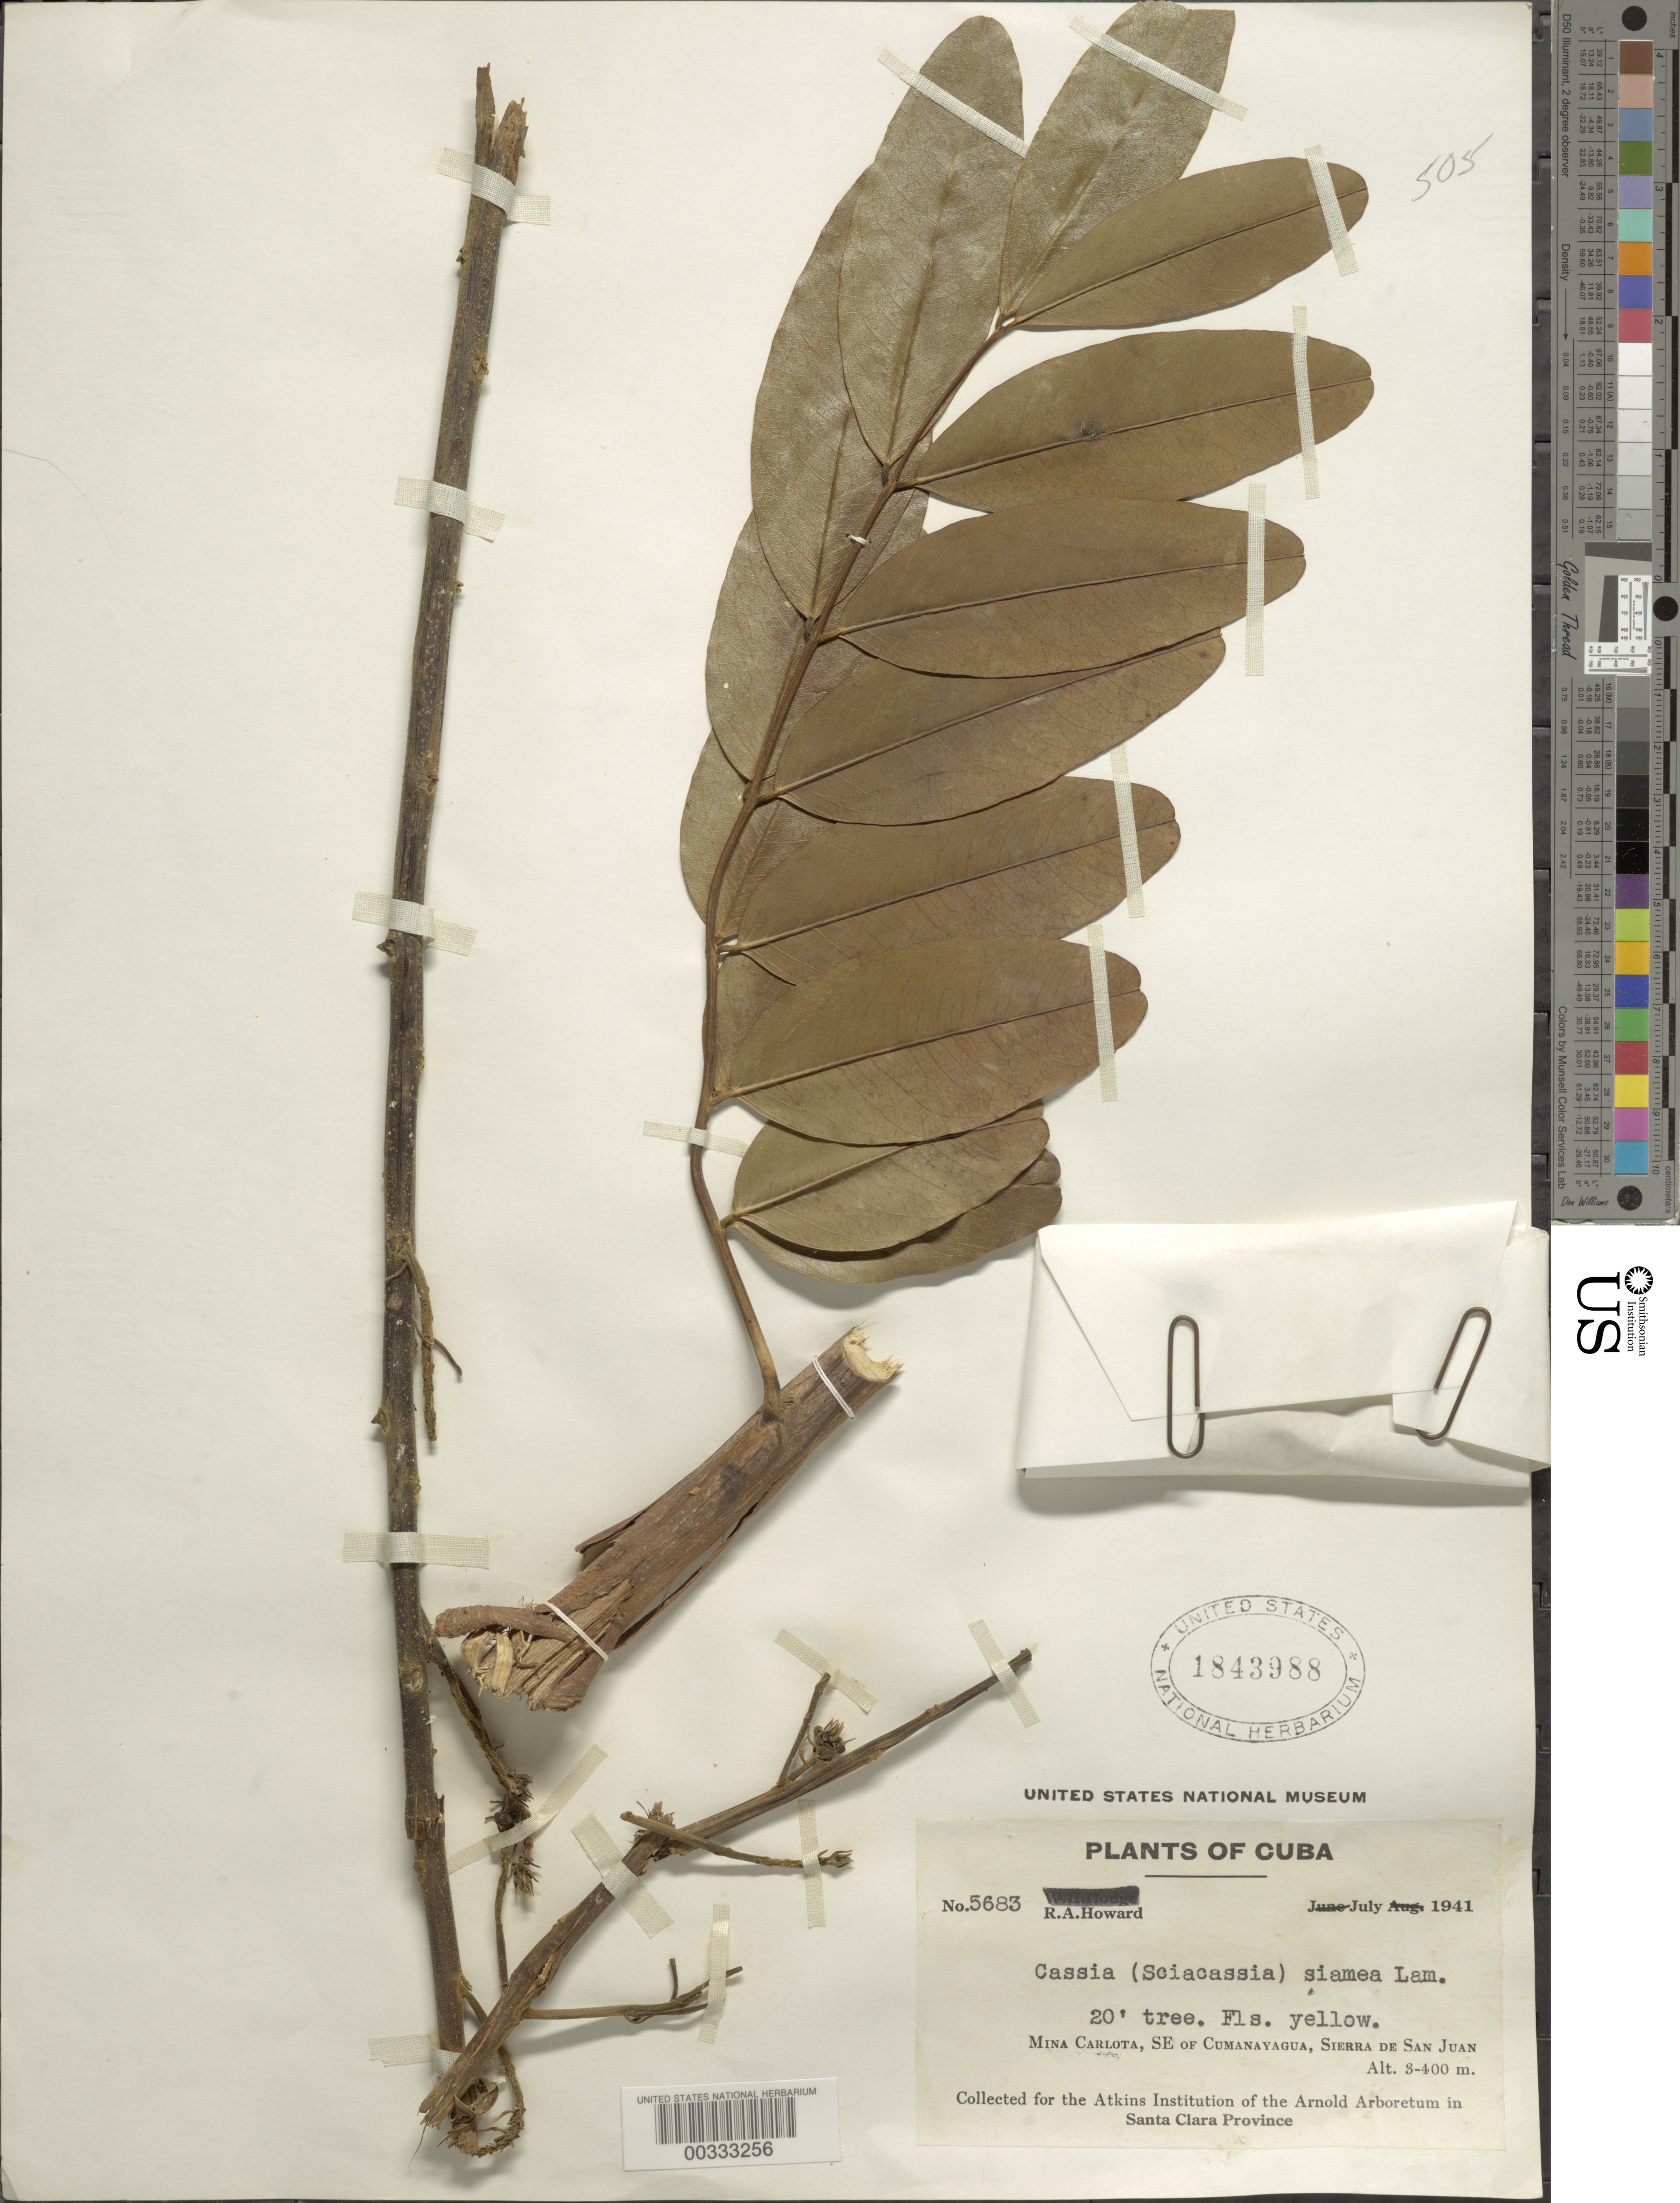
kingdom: Plantae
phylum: Tracheophyta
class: Magnoliopsida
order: Fabales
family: Fabaceae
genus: Senna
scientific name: Senna siamea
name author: (Lam.) H.S. Irwin & Barneby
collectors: R. A. Howard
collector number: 5683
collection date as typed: Jul 1941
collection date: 1941-07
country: Cuba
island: Greater Antilles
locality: Mina Carlota, SE of Cumanayagua, Sierra de San Juan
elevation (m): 3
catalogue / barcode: US 1843988